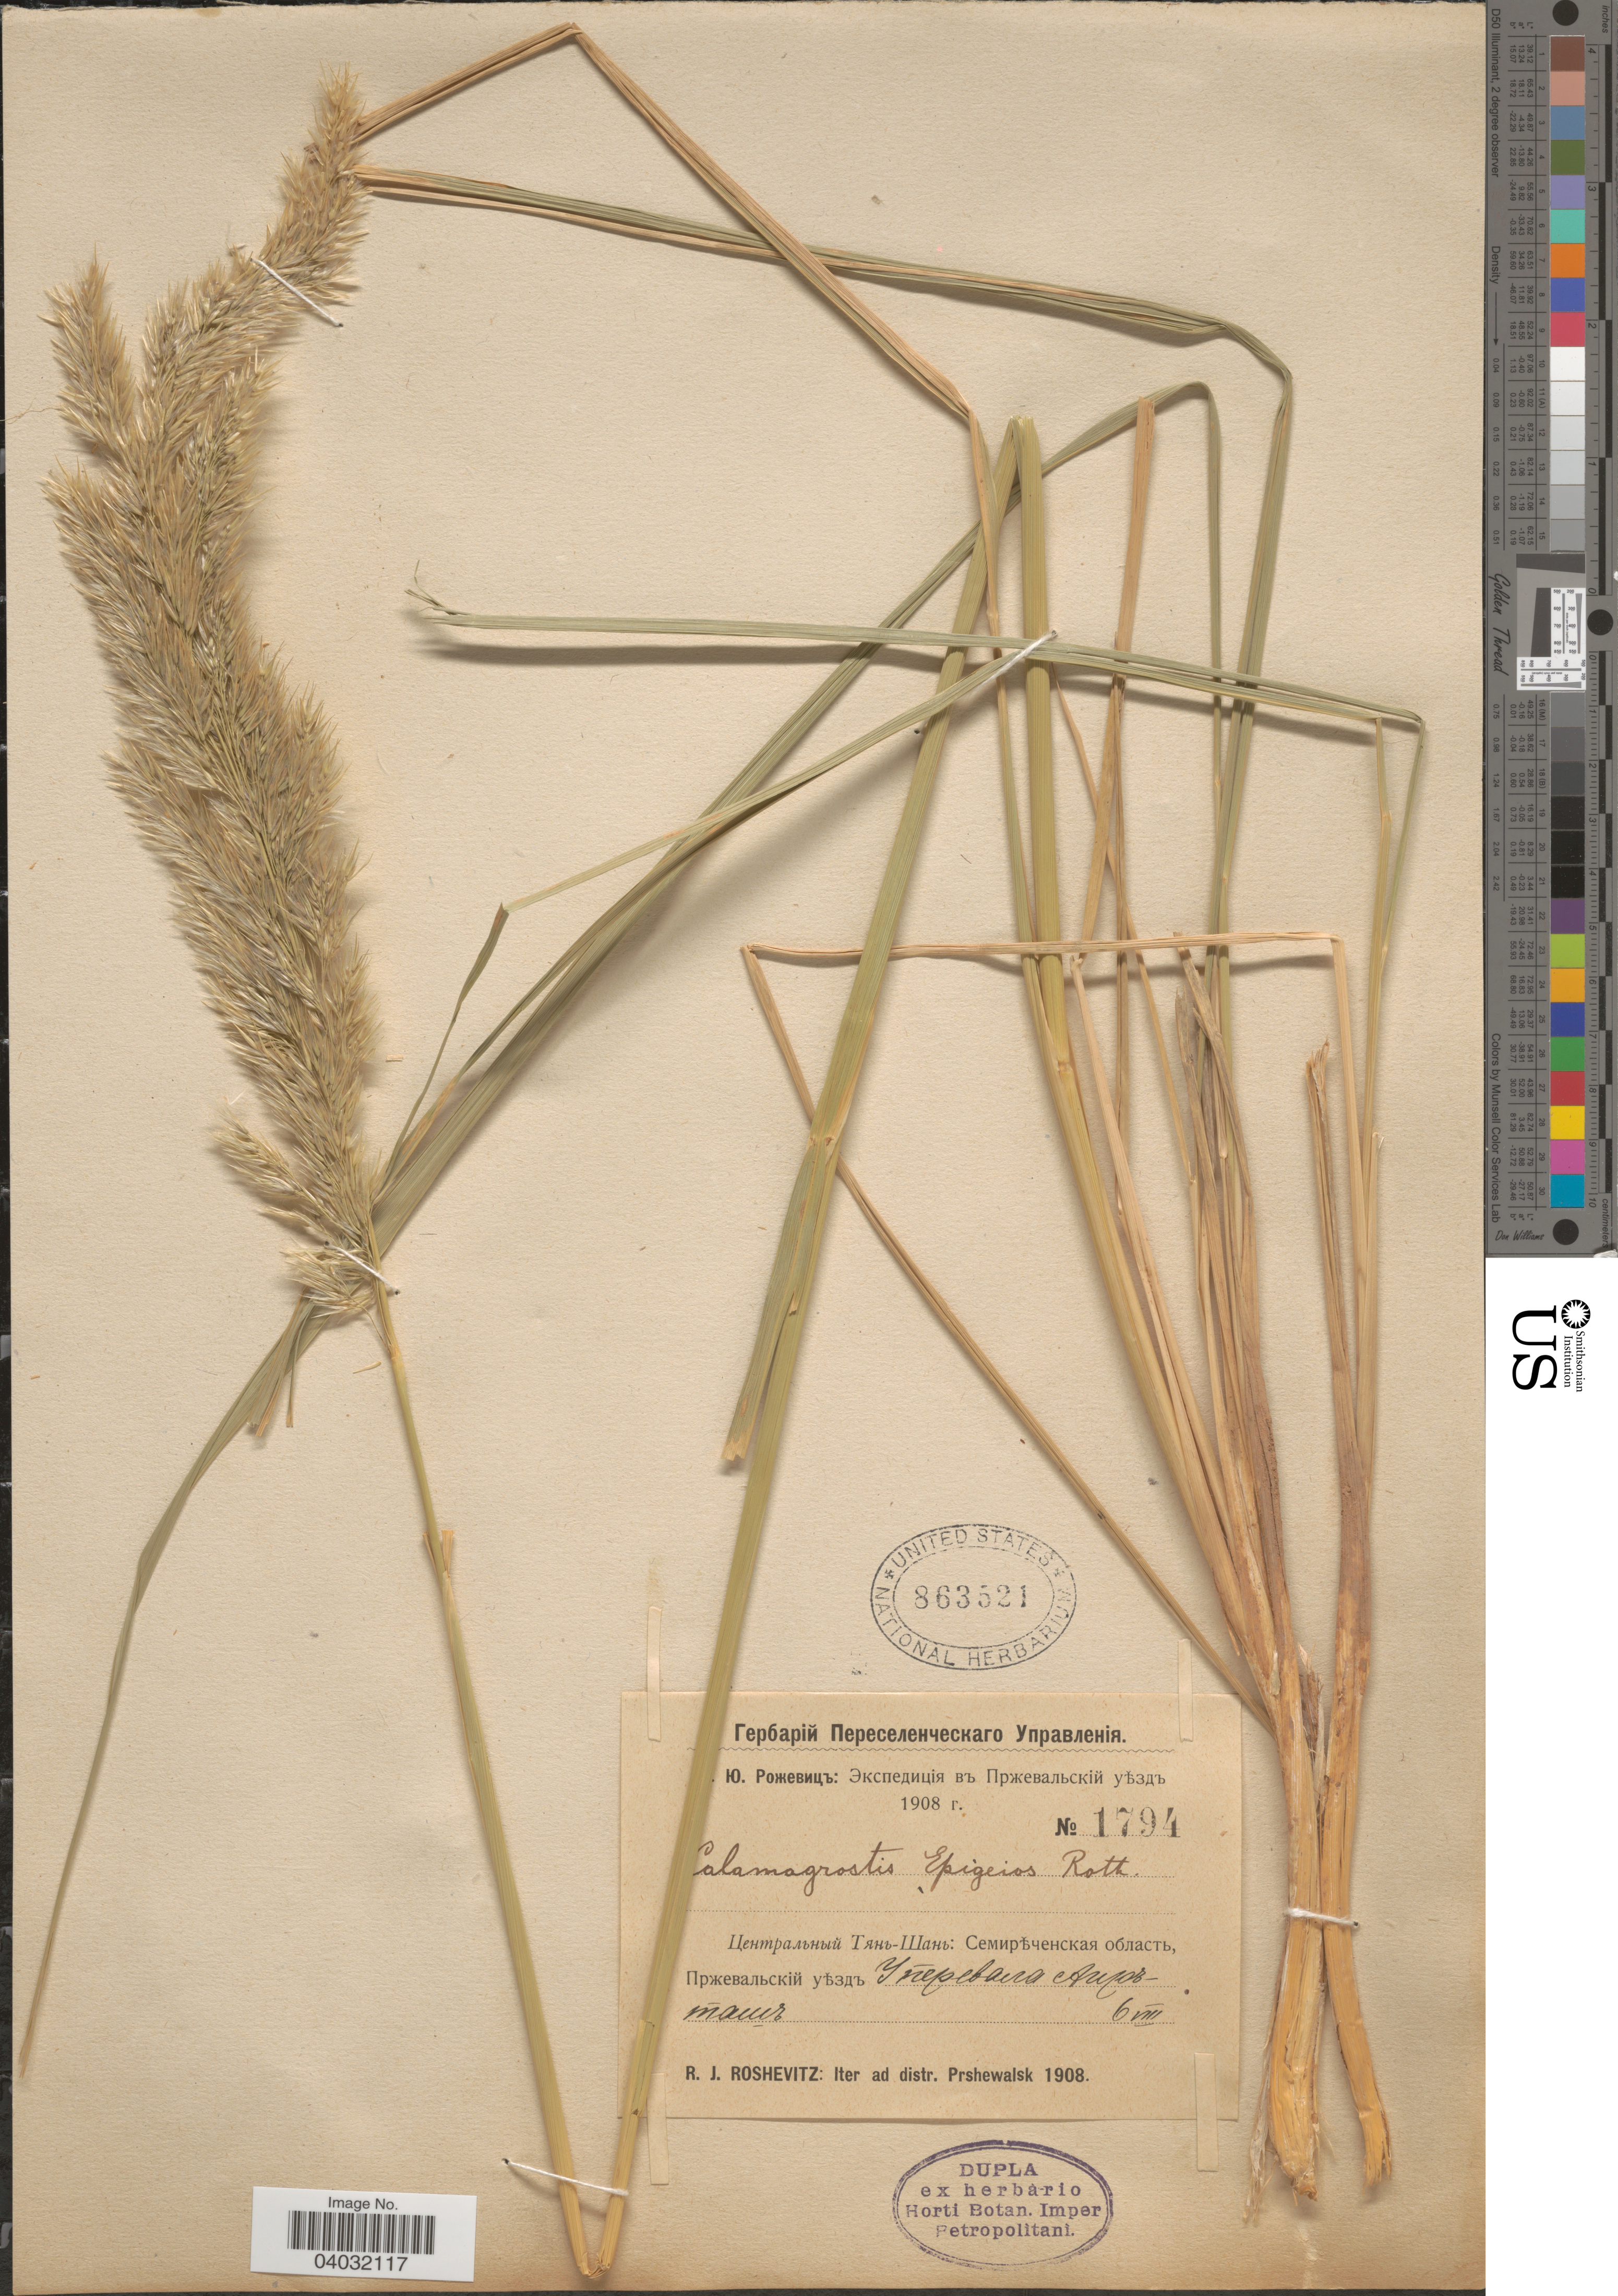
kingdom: Plantae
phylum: Tracheophyta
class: Liliopsida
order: Poales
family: Poaceae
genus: Calamagrostis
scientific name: Calamagrostis epigeios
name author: (L.) Roth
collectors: R. J. Roshevitz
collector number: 1794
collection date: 1908-08-06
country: Kyrgyzstan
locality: Iter ad distr. Prshewalsk. Airtash Pass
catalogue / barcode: US 863521